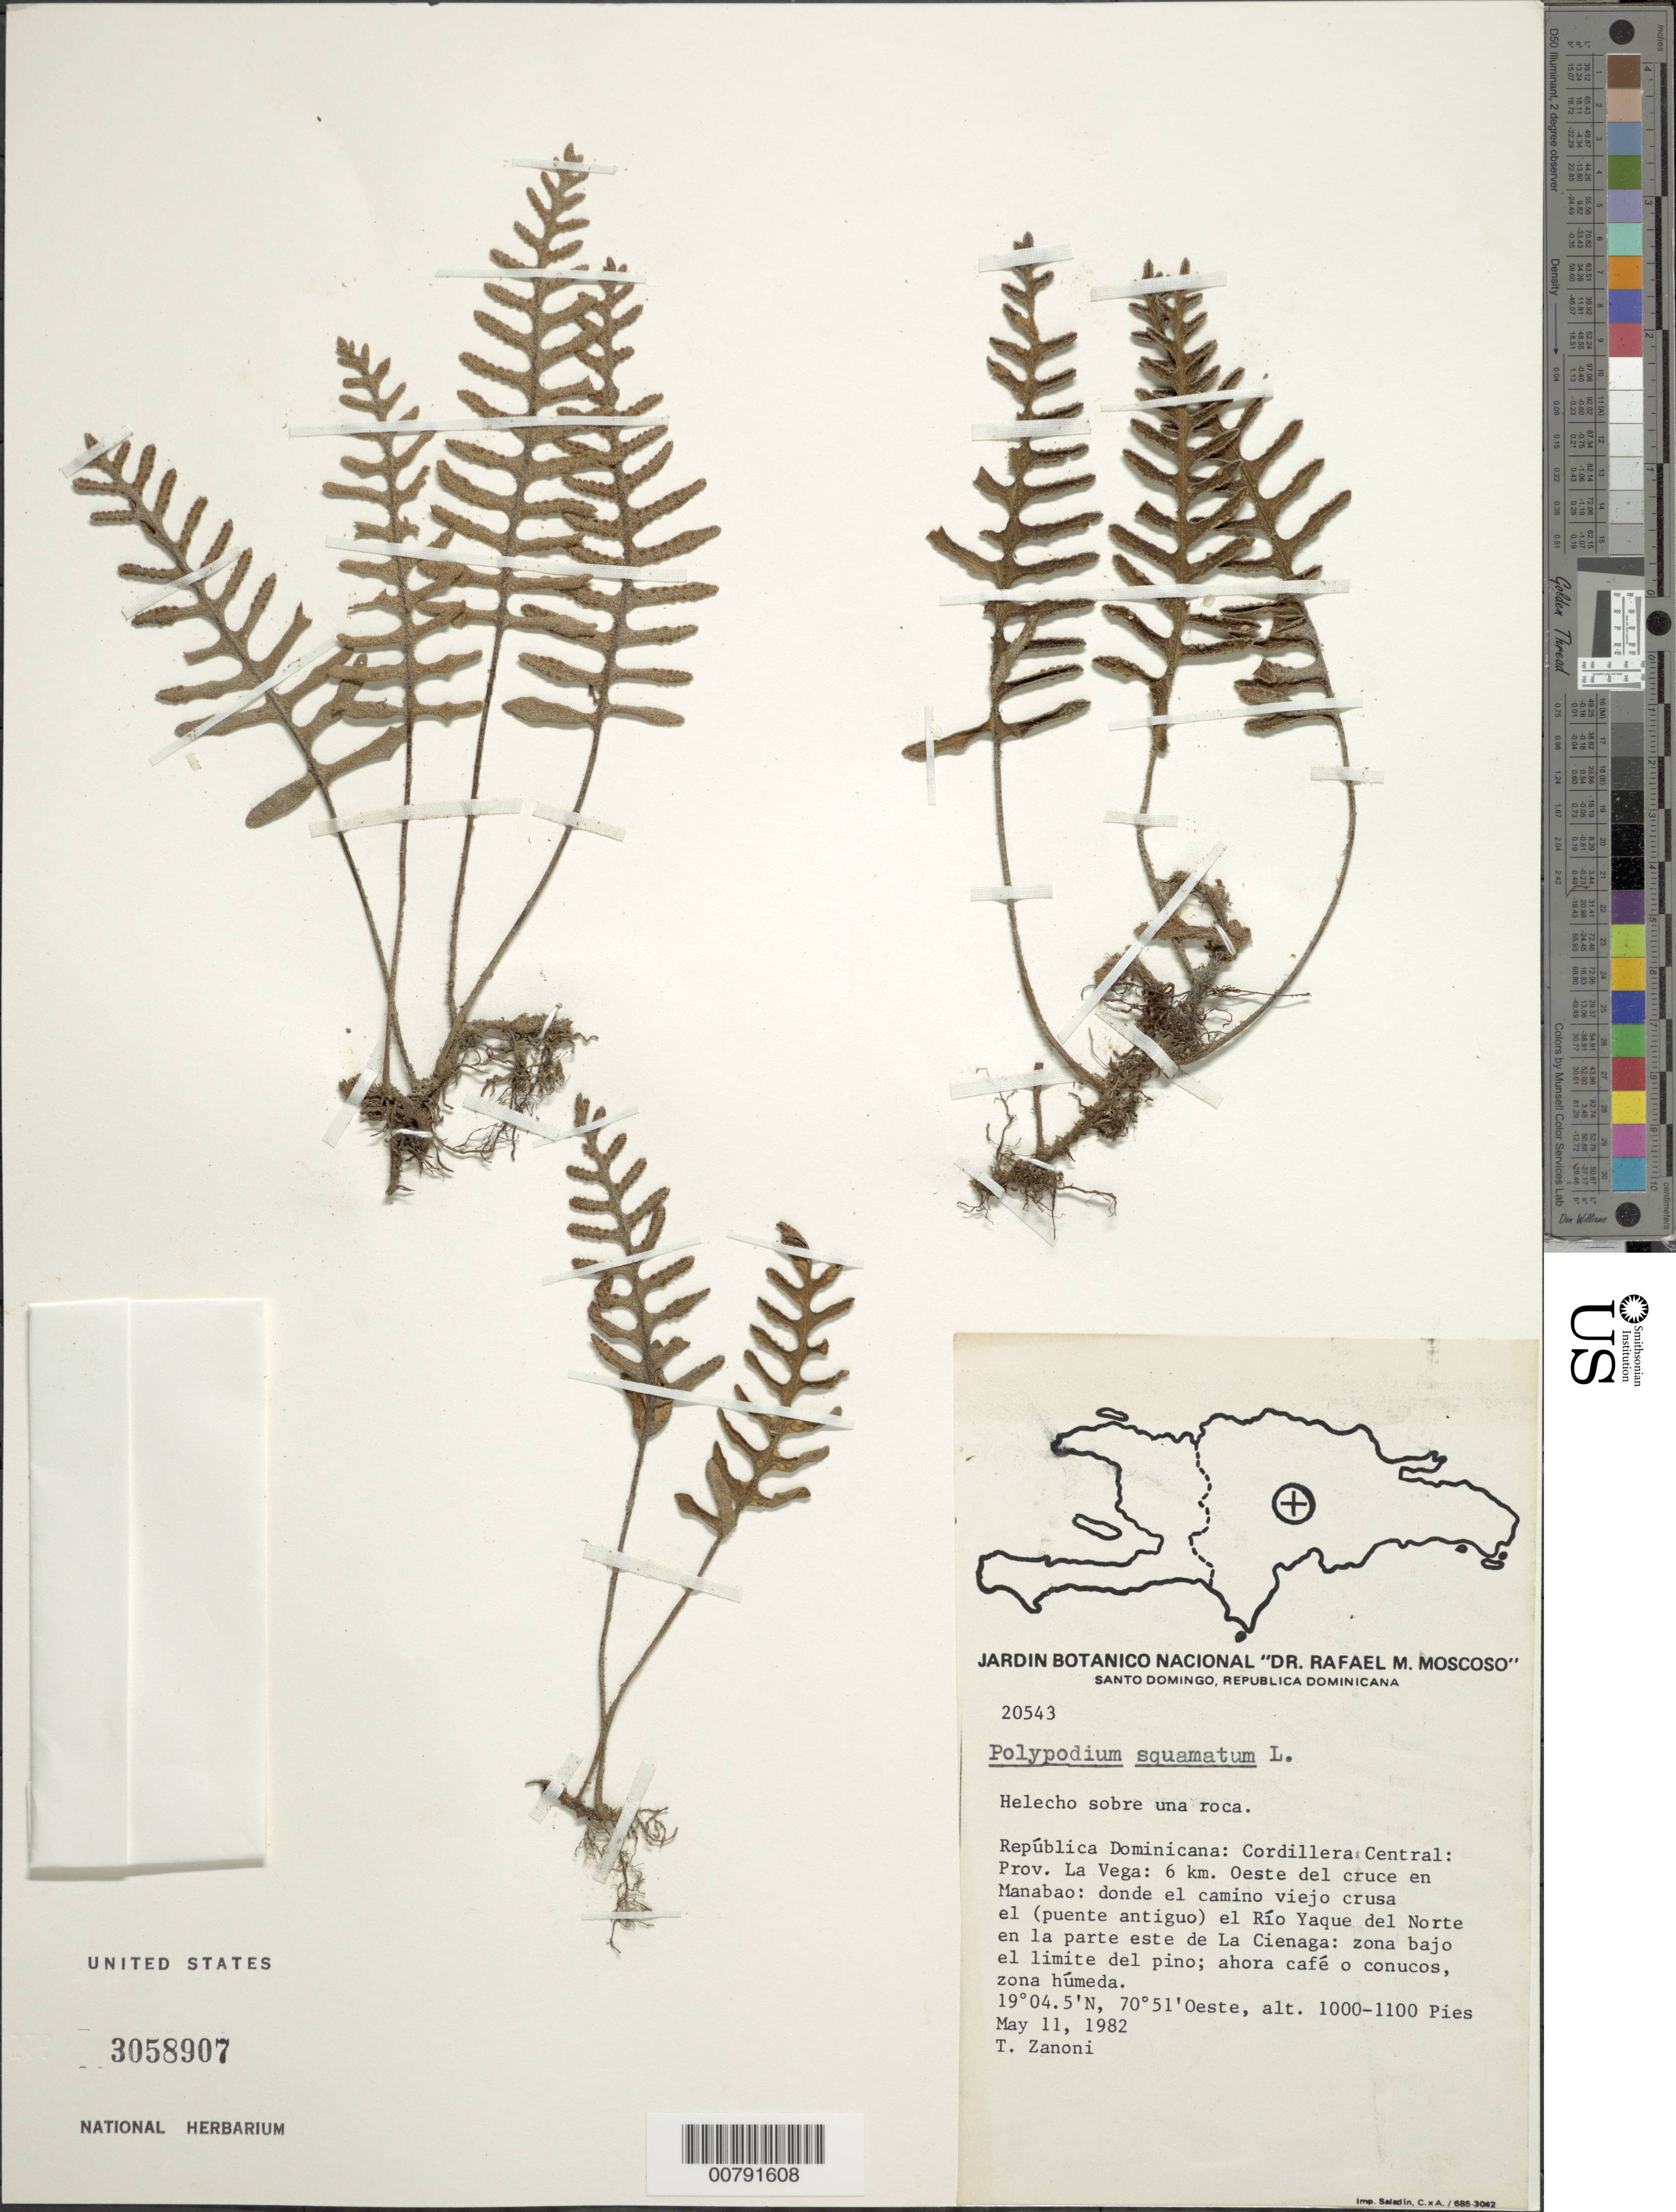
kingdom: Plantae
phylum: Tracheophyta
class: Polypodiopsida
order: Polypodiales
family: Polypodiaceae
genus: Pleopeltis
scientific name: Pleopeltis squamata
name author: (L.) J. Sm.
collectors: T. A. Zanoni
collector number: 20543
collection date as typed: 11 May 1982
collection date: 1982-05-11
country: Dominican Republic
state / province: La Vega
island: Hispaniola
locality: Cordillera Central, 6 km W del cruce en Manabao, camino el Río Yaque del Norte, E de La Cienaga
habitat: Zona bajo el limite del pino; ahora café o conucos, zona húmeda; sobre una roca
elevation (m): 305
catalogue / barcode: US 3058907